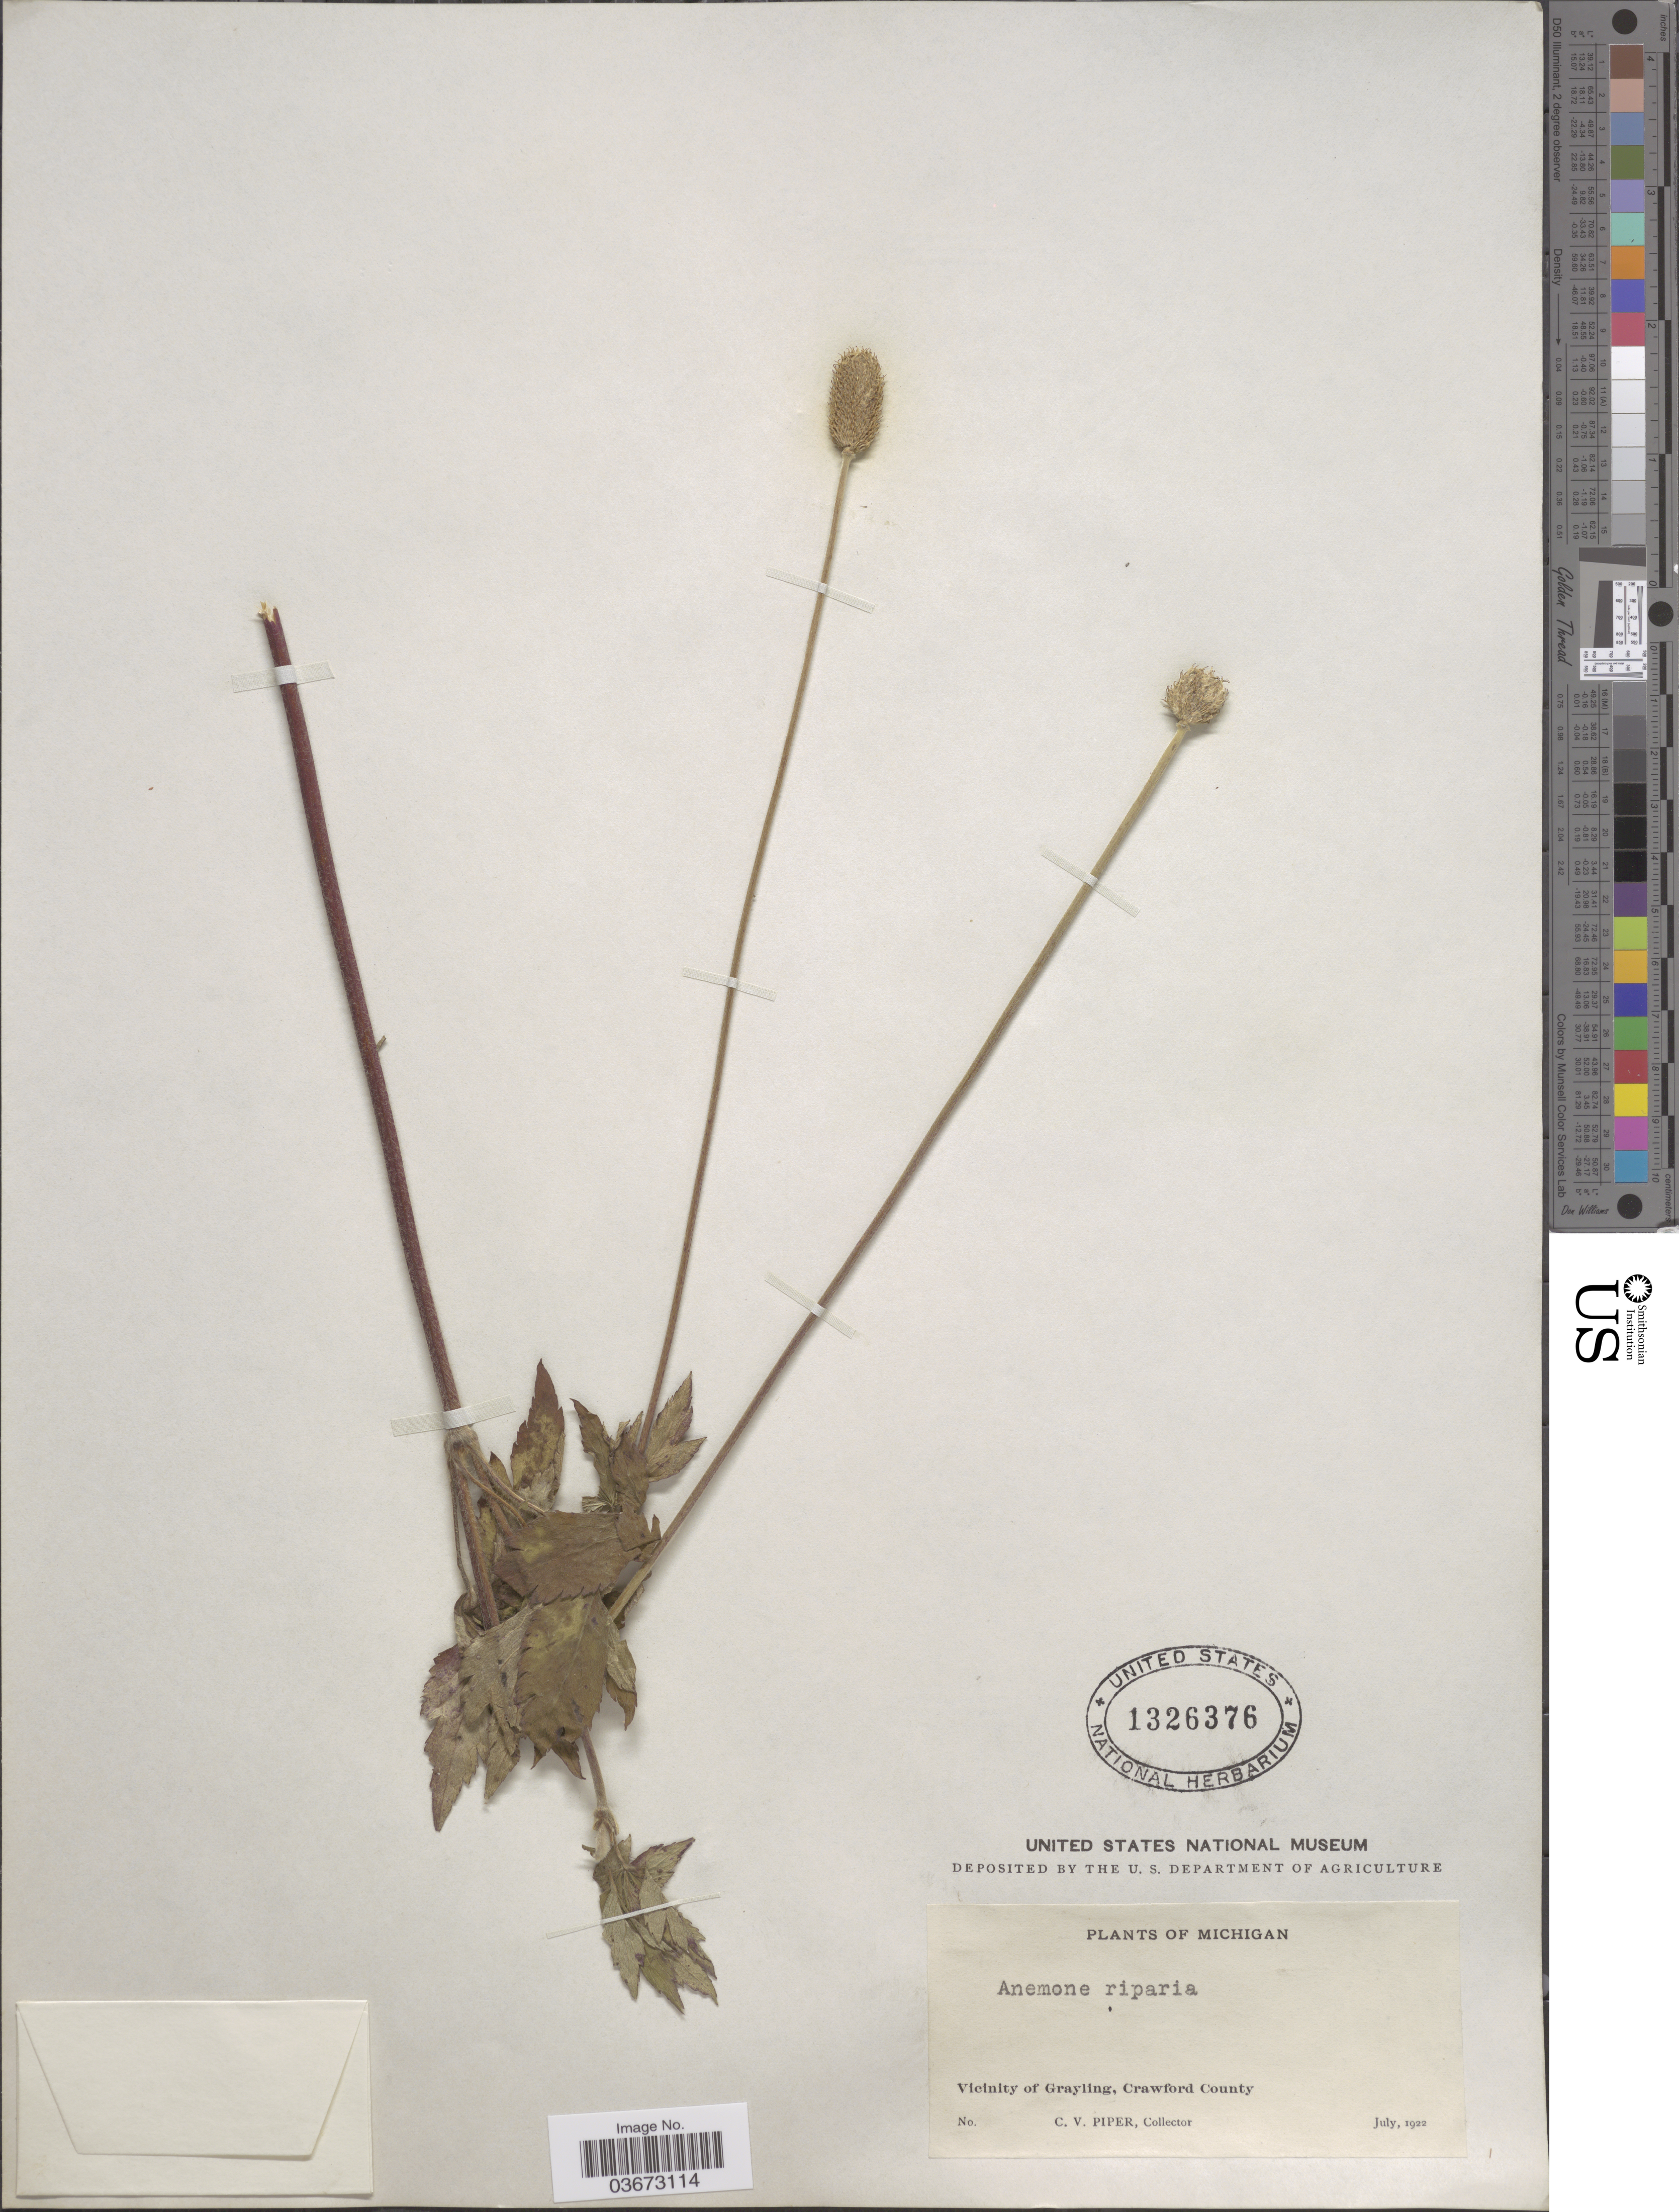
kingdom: Plantae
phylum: Tracheophyta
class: Magnoliopsida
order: Ranunculales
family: Ranunculaceae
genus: Anemone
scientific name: Anemone riparia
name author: Fernald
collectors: C. V. Piper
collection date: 1922-07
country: United States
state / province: Michigan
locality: Vicinity of Grayling, Crawford County.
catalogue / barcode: US 1326376